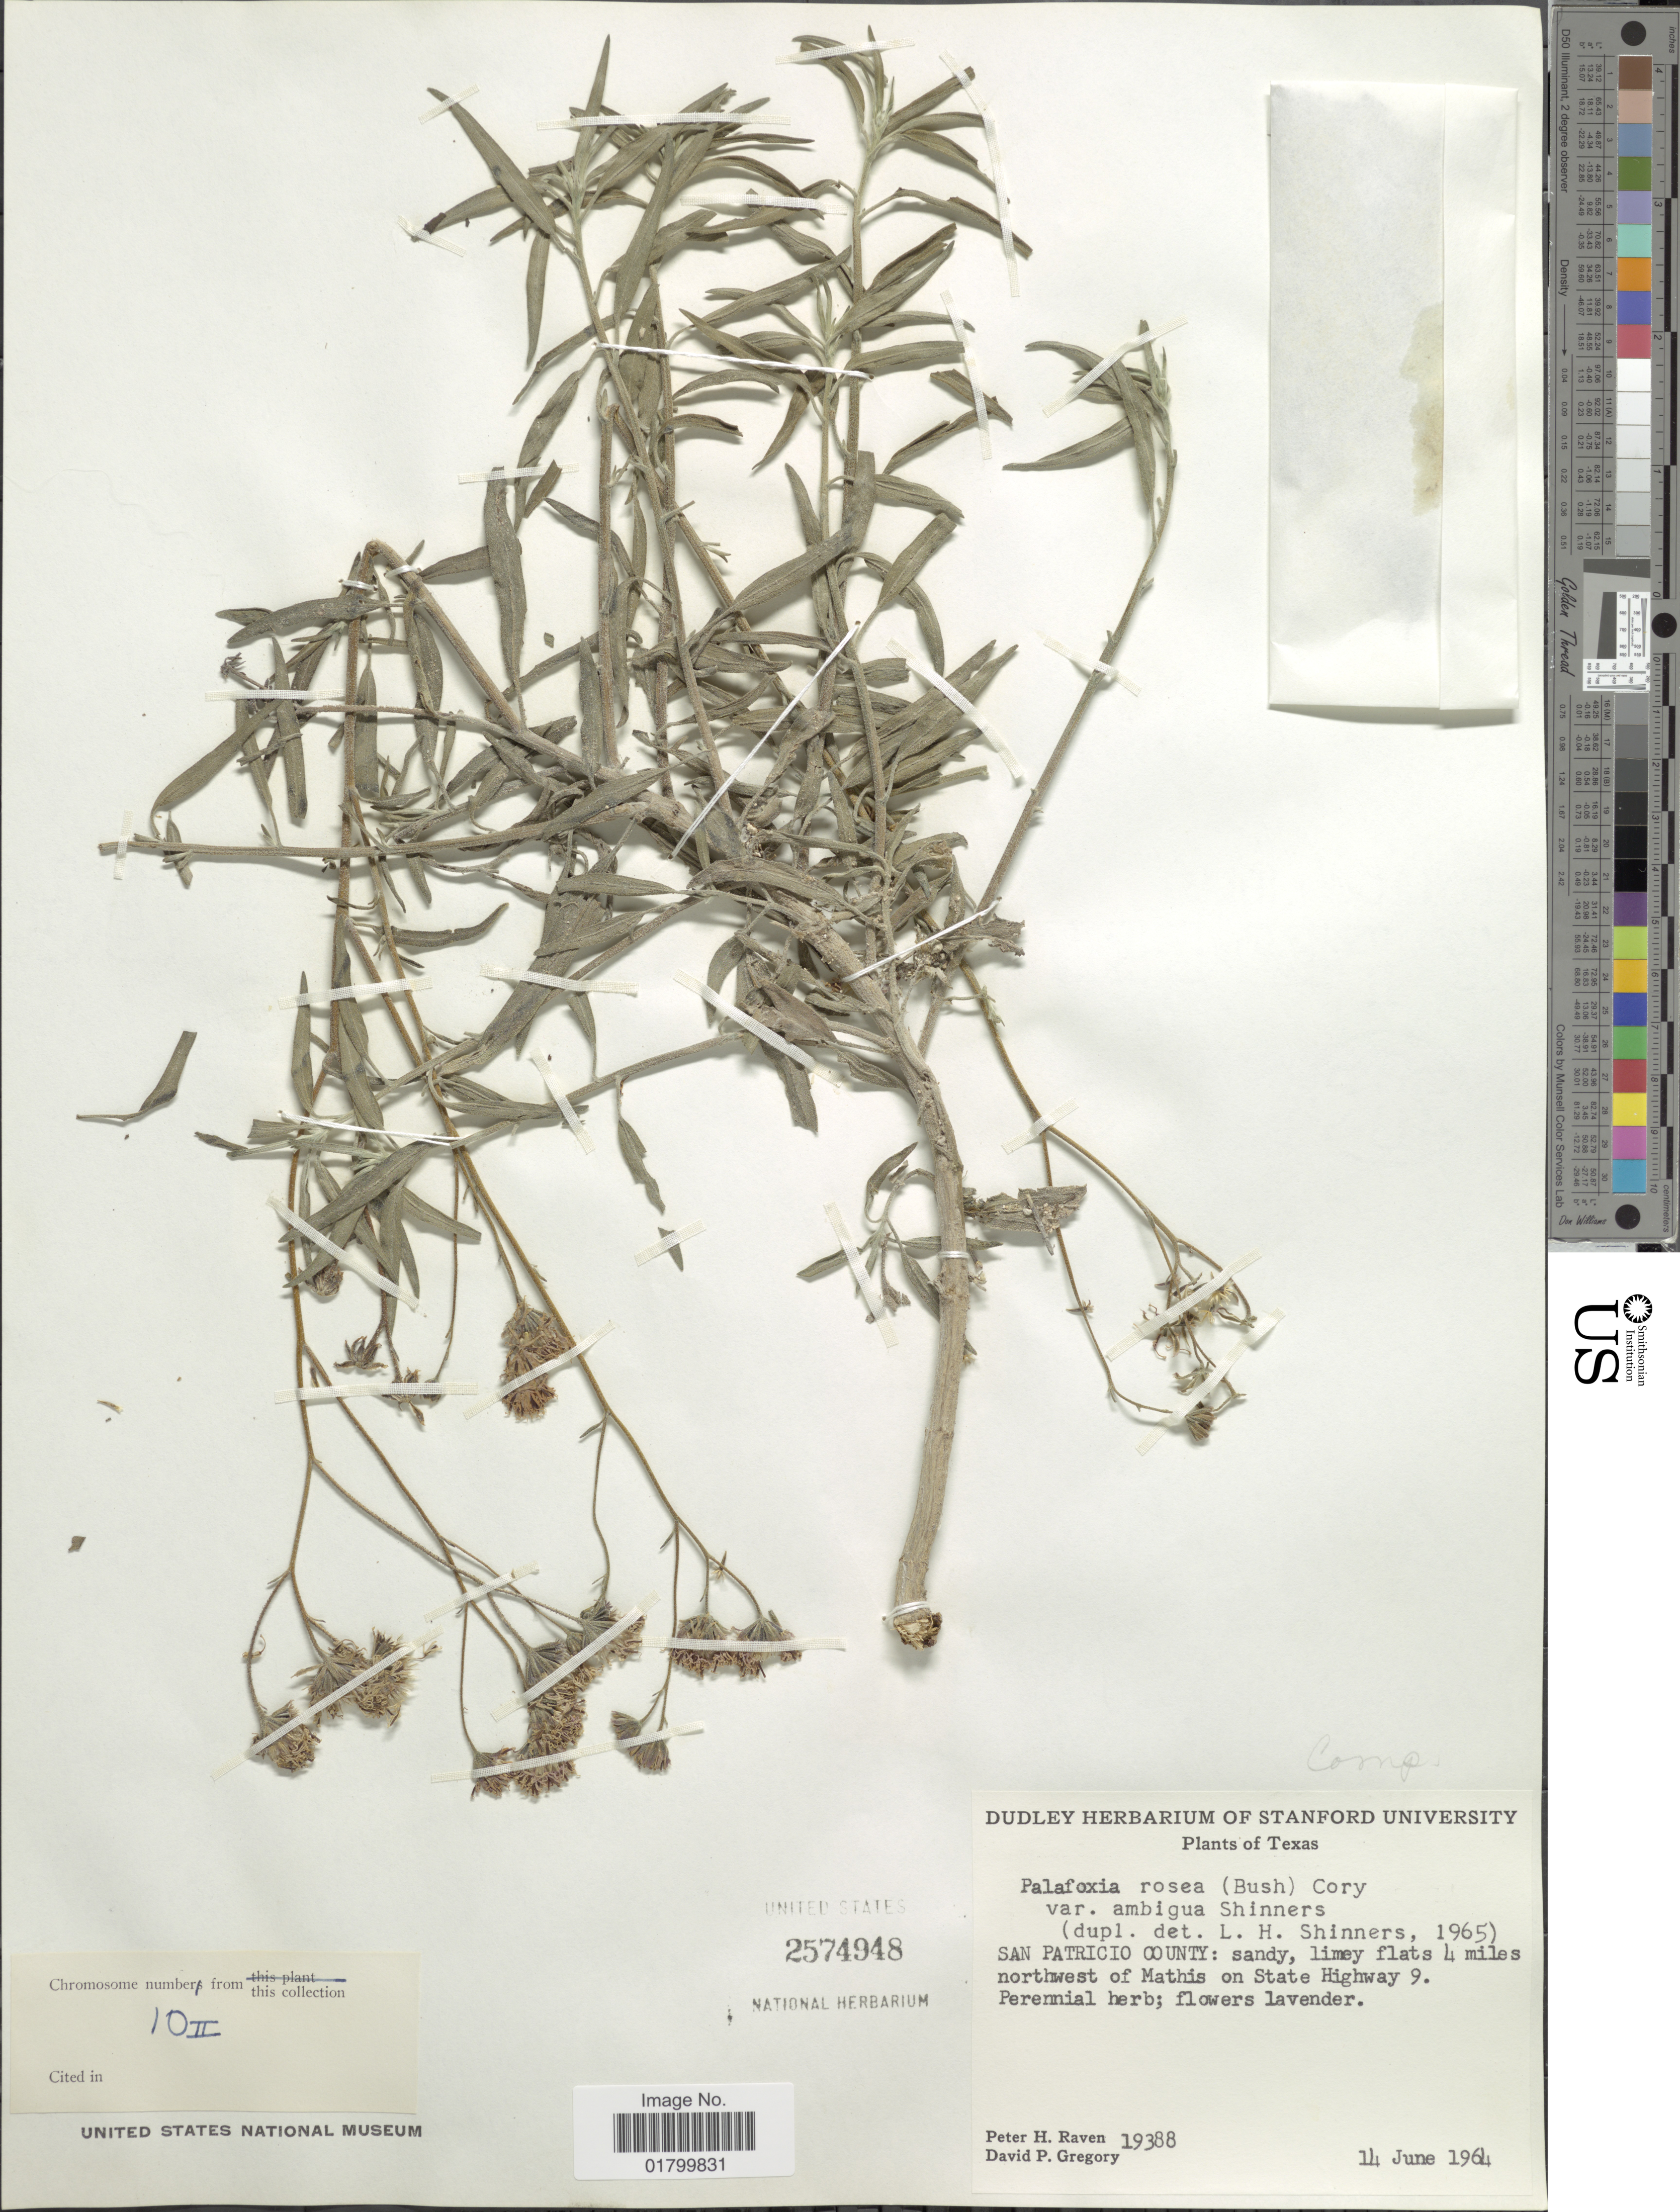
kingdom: Plantae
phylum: Tracheophyta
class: Magnoliopsida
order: Asterales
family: Asteraceae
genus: Palafoxia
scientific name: Palafoxia texana var. ambigua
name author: (Shinners) B.L. Turner & M.I. Morris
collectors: P. Raven & D. Gregory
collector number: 19388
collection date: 1964-06-14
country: United States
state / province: Texas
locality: San Patricio County: sandy. limey flats 4 miles northwest of Mathis on State Highway 9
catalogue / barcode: US 2574948